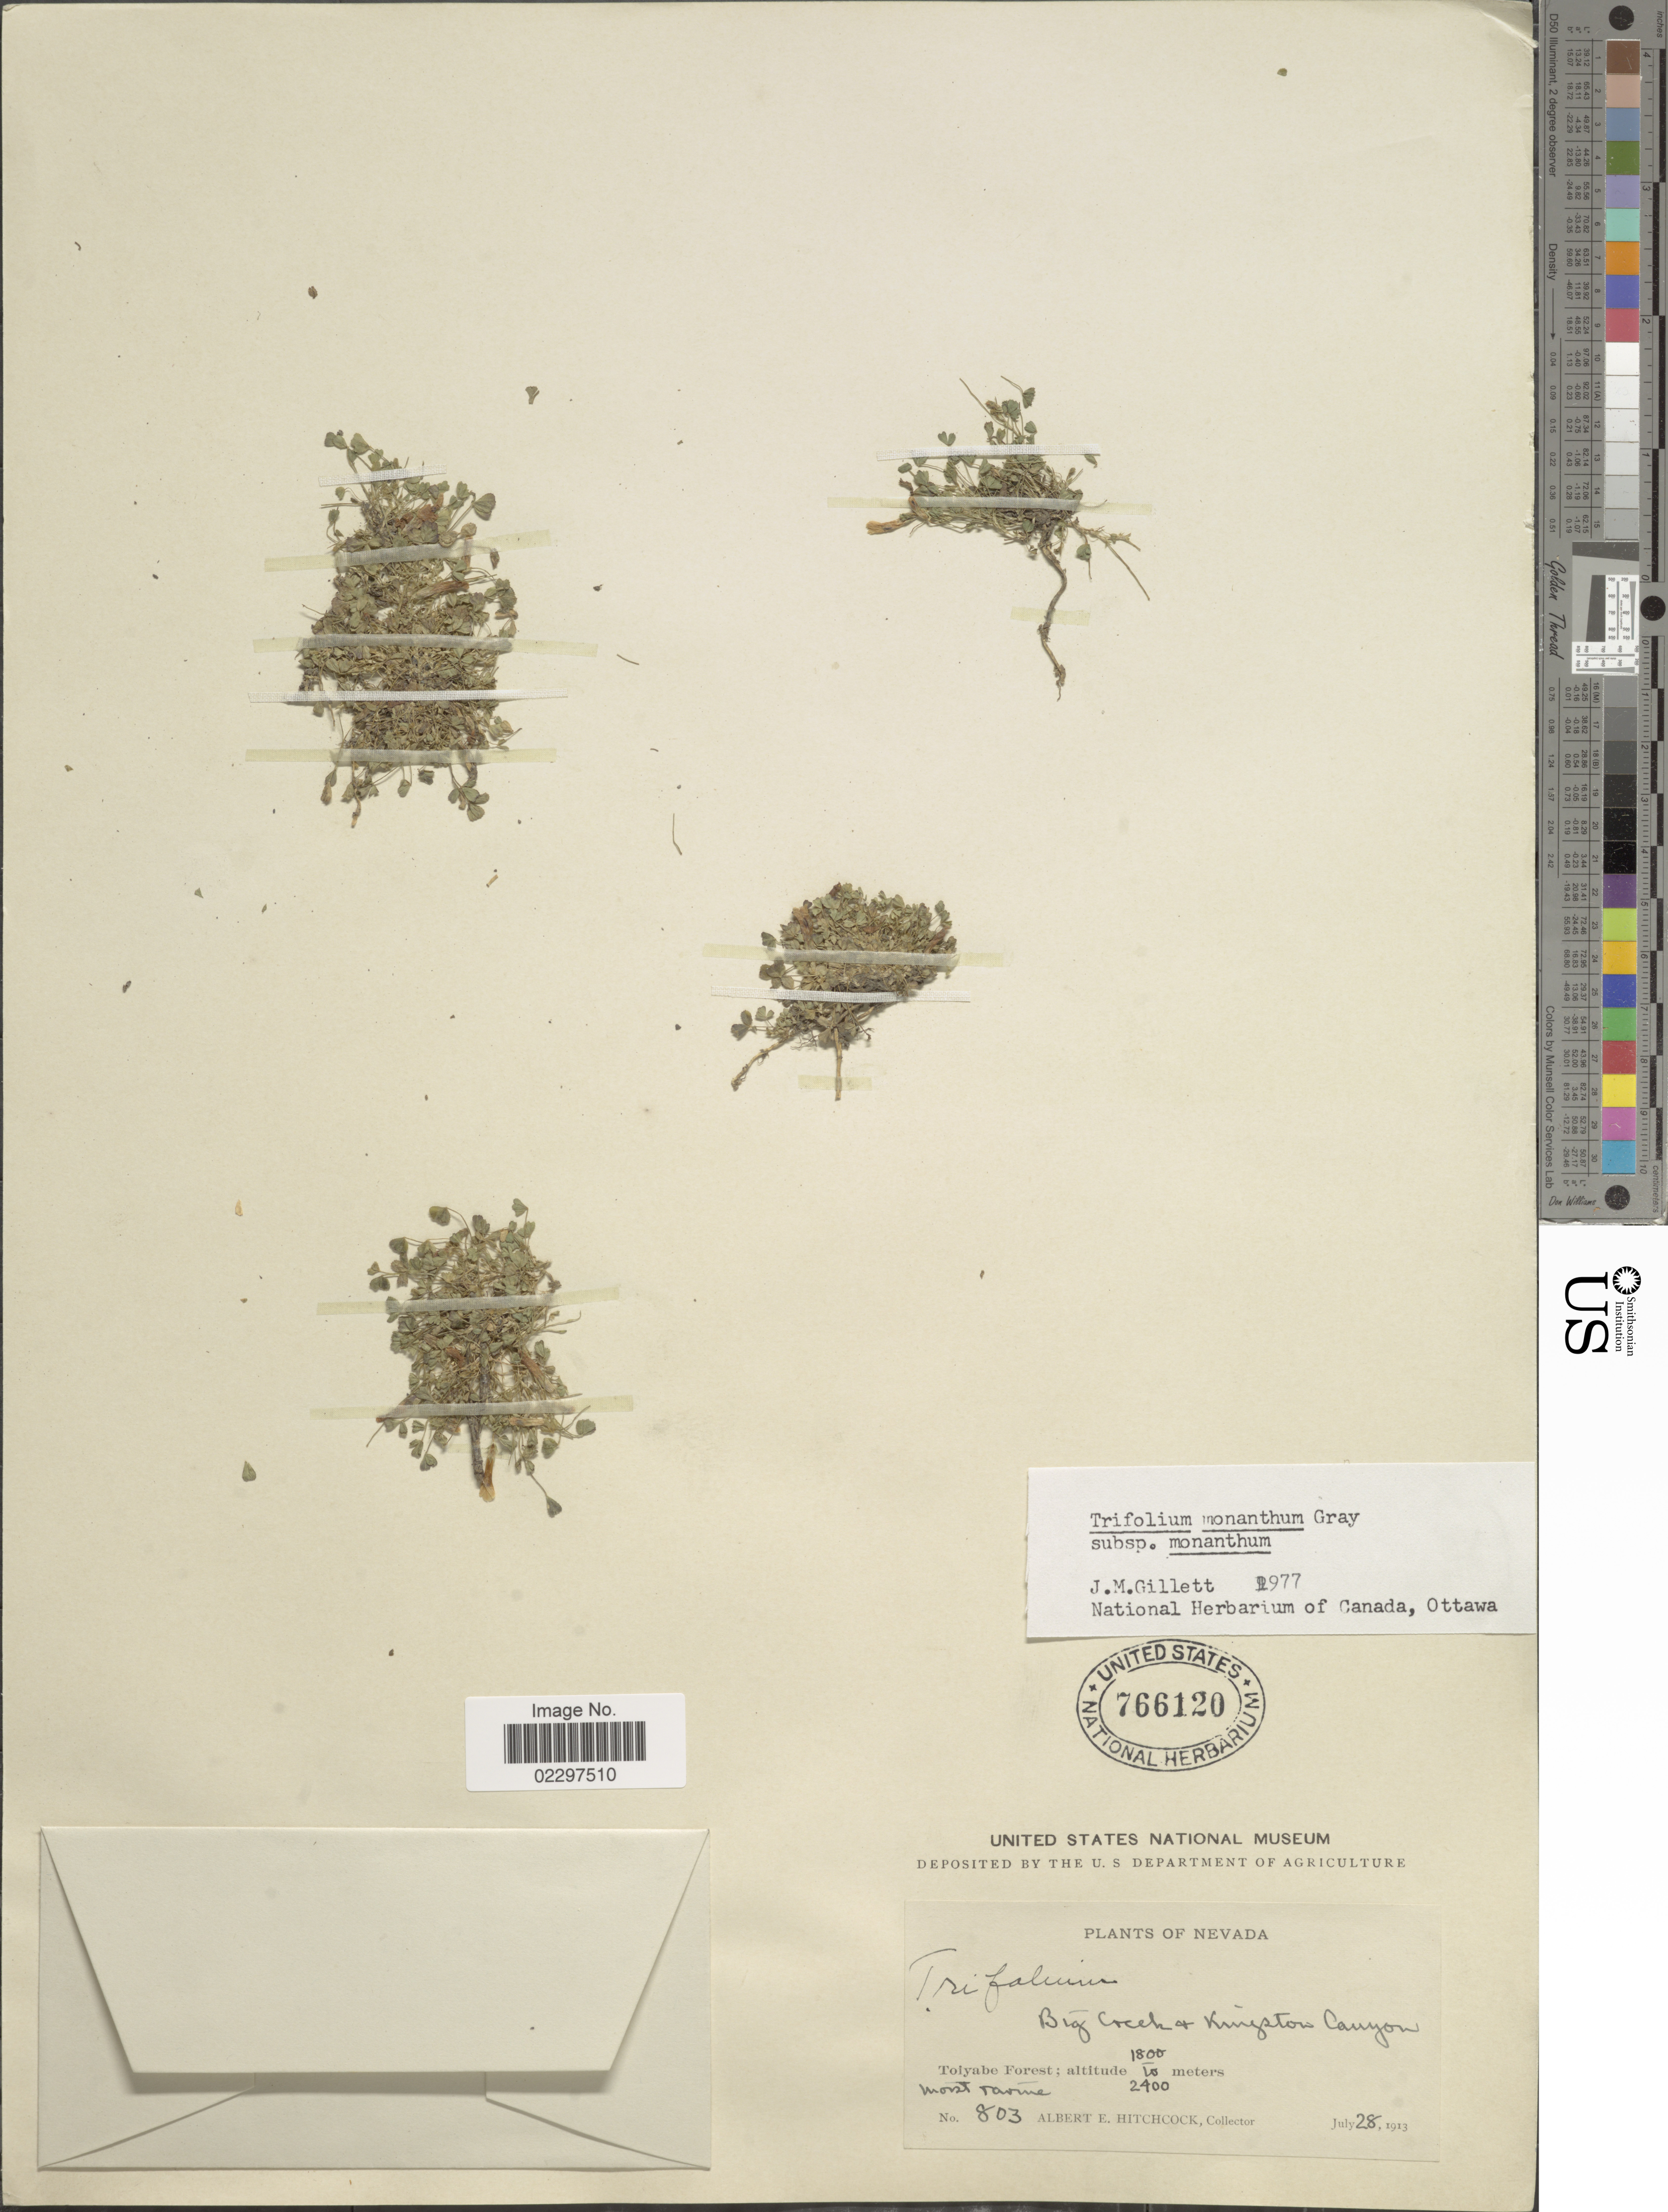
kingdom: Plantae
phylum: Tracheophyta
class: Magnoliopsida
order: Fabales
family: Fabaceae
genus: Trifolium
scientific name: Trifolium monanthum subsp. monanthum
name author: A. Gray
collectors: A. Hitchcock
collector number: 803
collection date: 1913-07-28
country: United States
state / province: Nevada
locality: Big Creek & Kingston Canyon. Tolyabe Forest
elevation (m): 1800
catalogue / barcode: US 766120